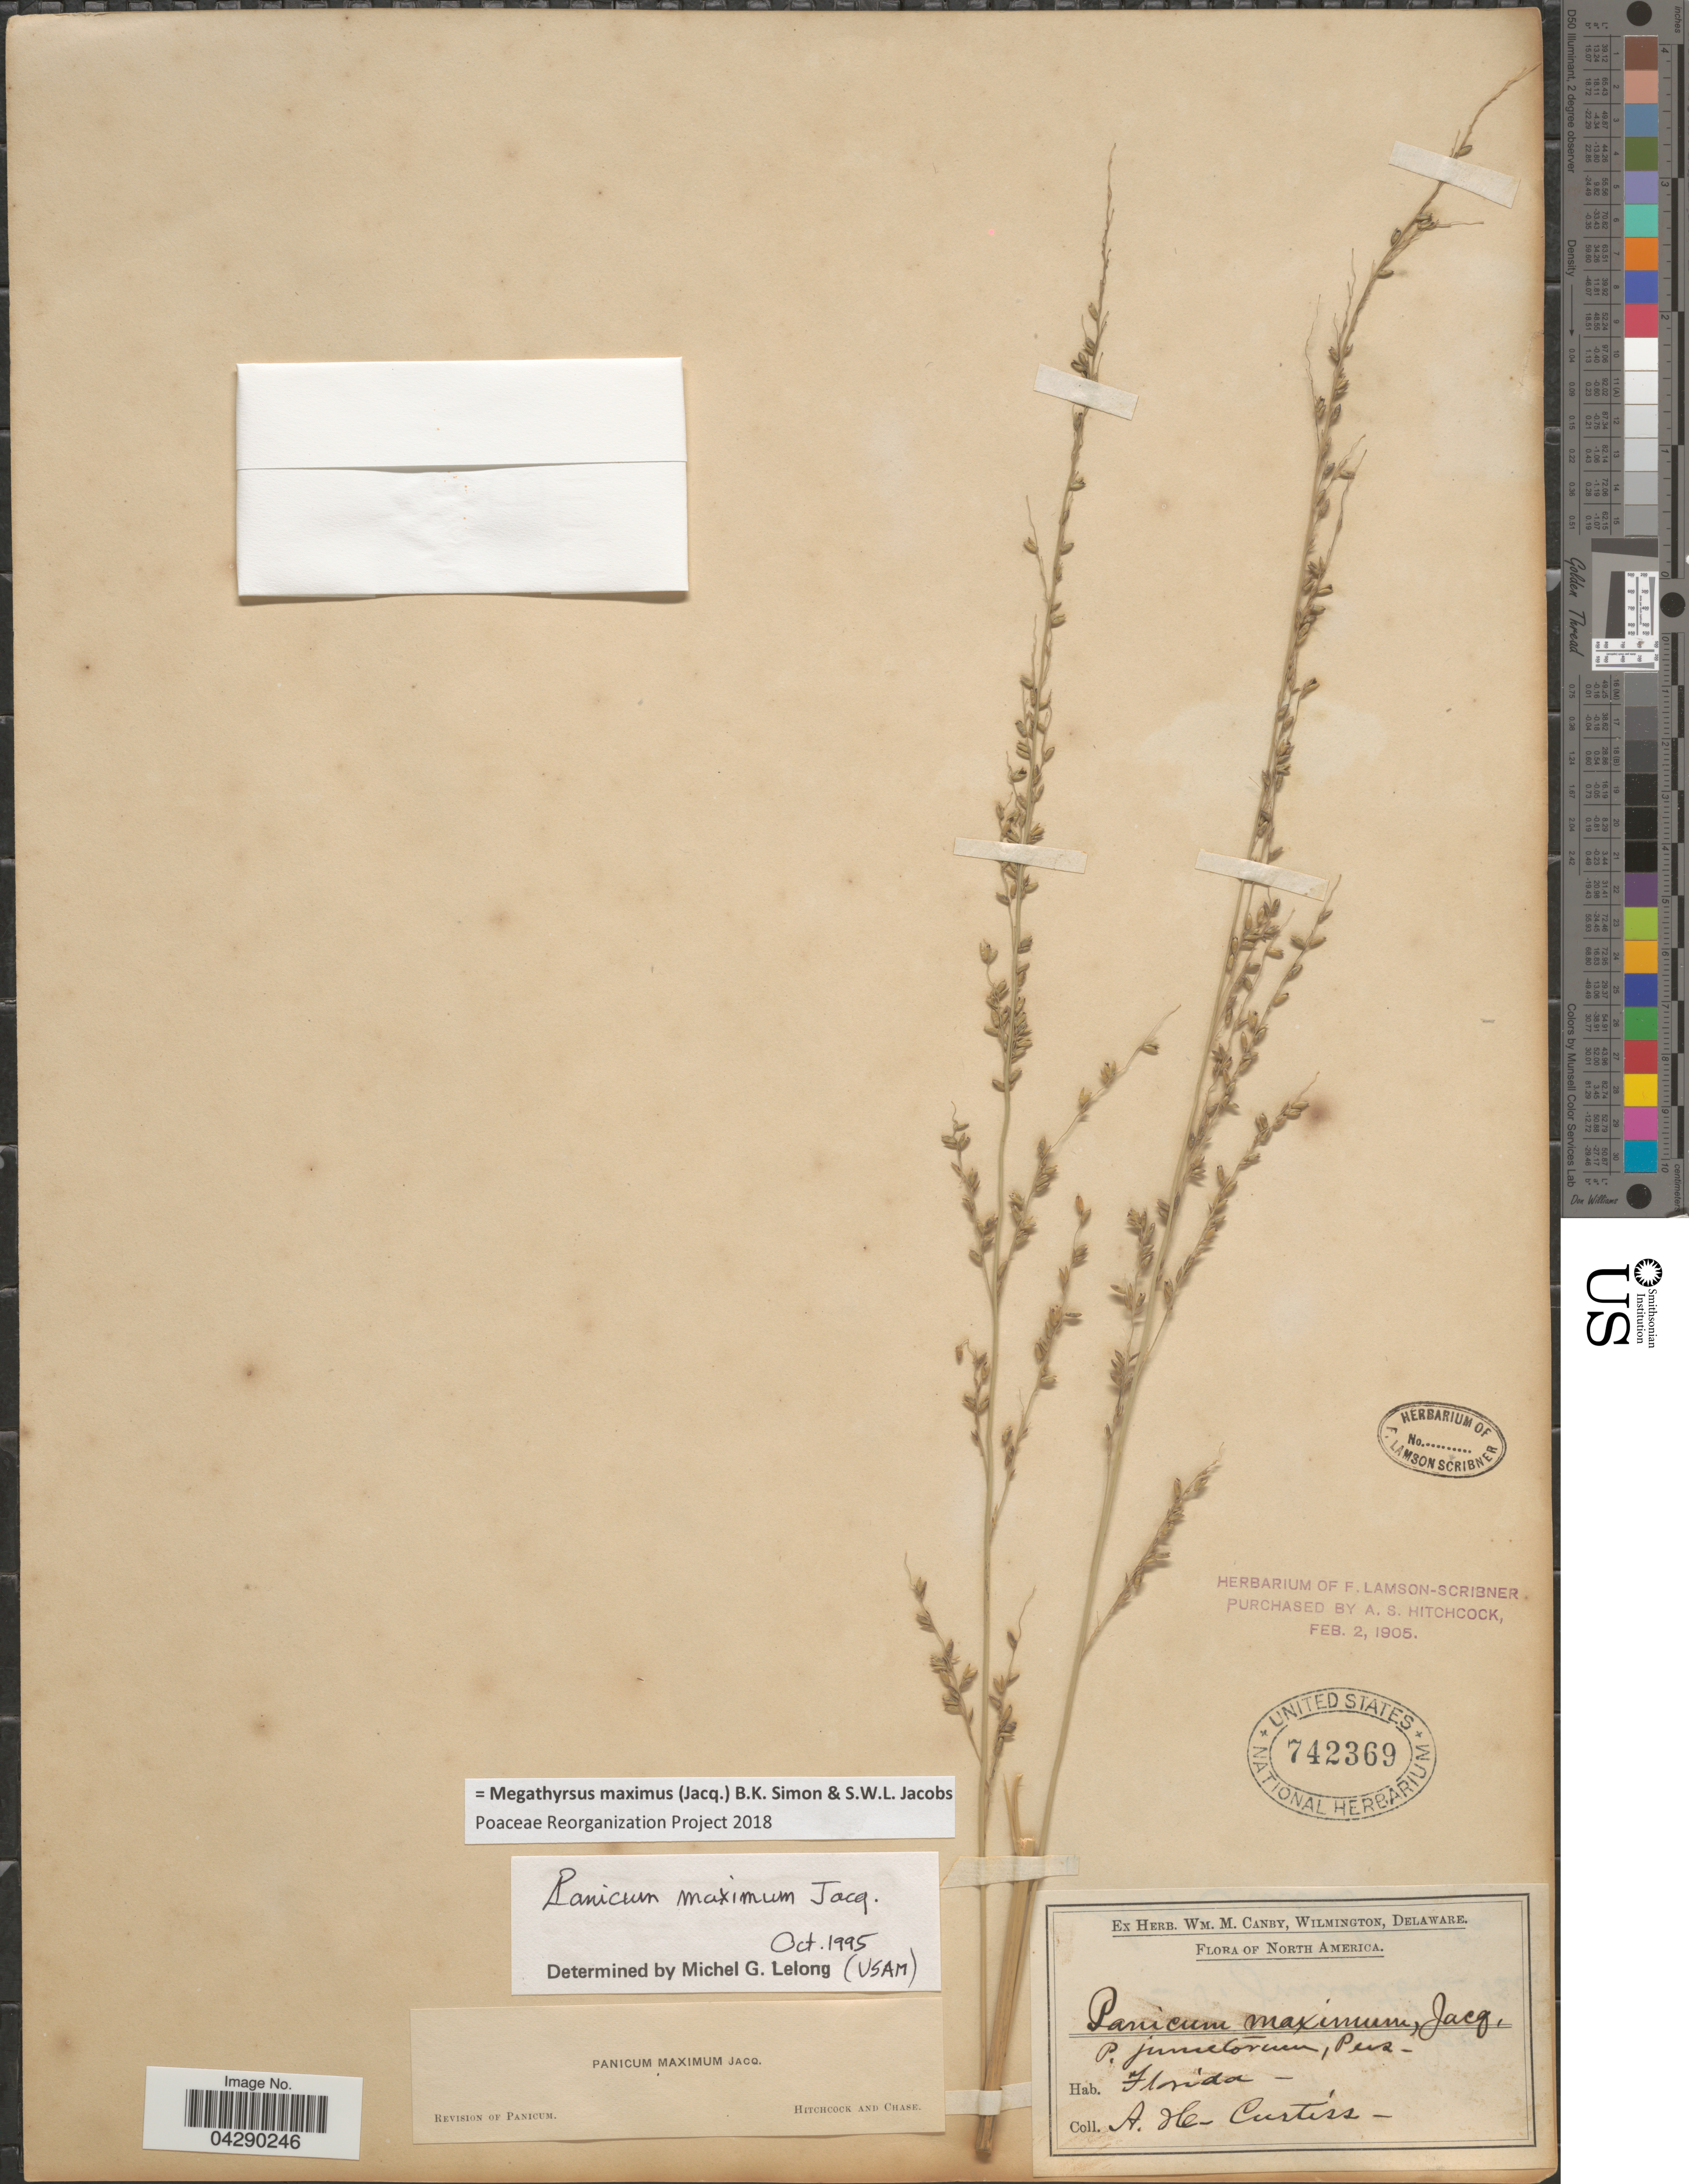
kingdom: Plantae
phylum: Tracheophyta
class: Liliopsida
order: Poales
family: Poaceae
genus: Megathyrsus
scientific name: Megathyrsus maximus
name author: (Jacq.) B.K. Simon & S.W.L. Jacobs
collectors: A. H. Curtiss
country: United States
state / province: Florida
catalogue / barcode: US 742369